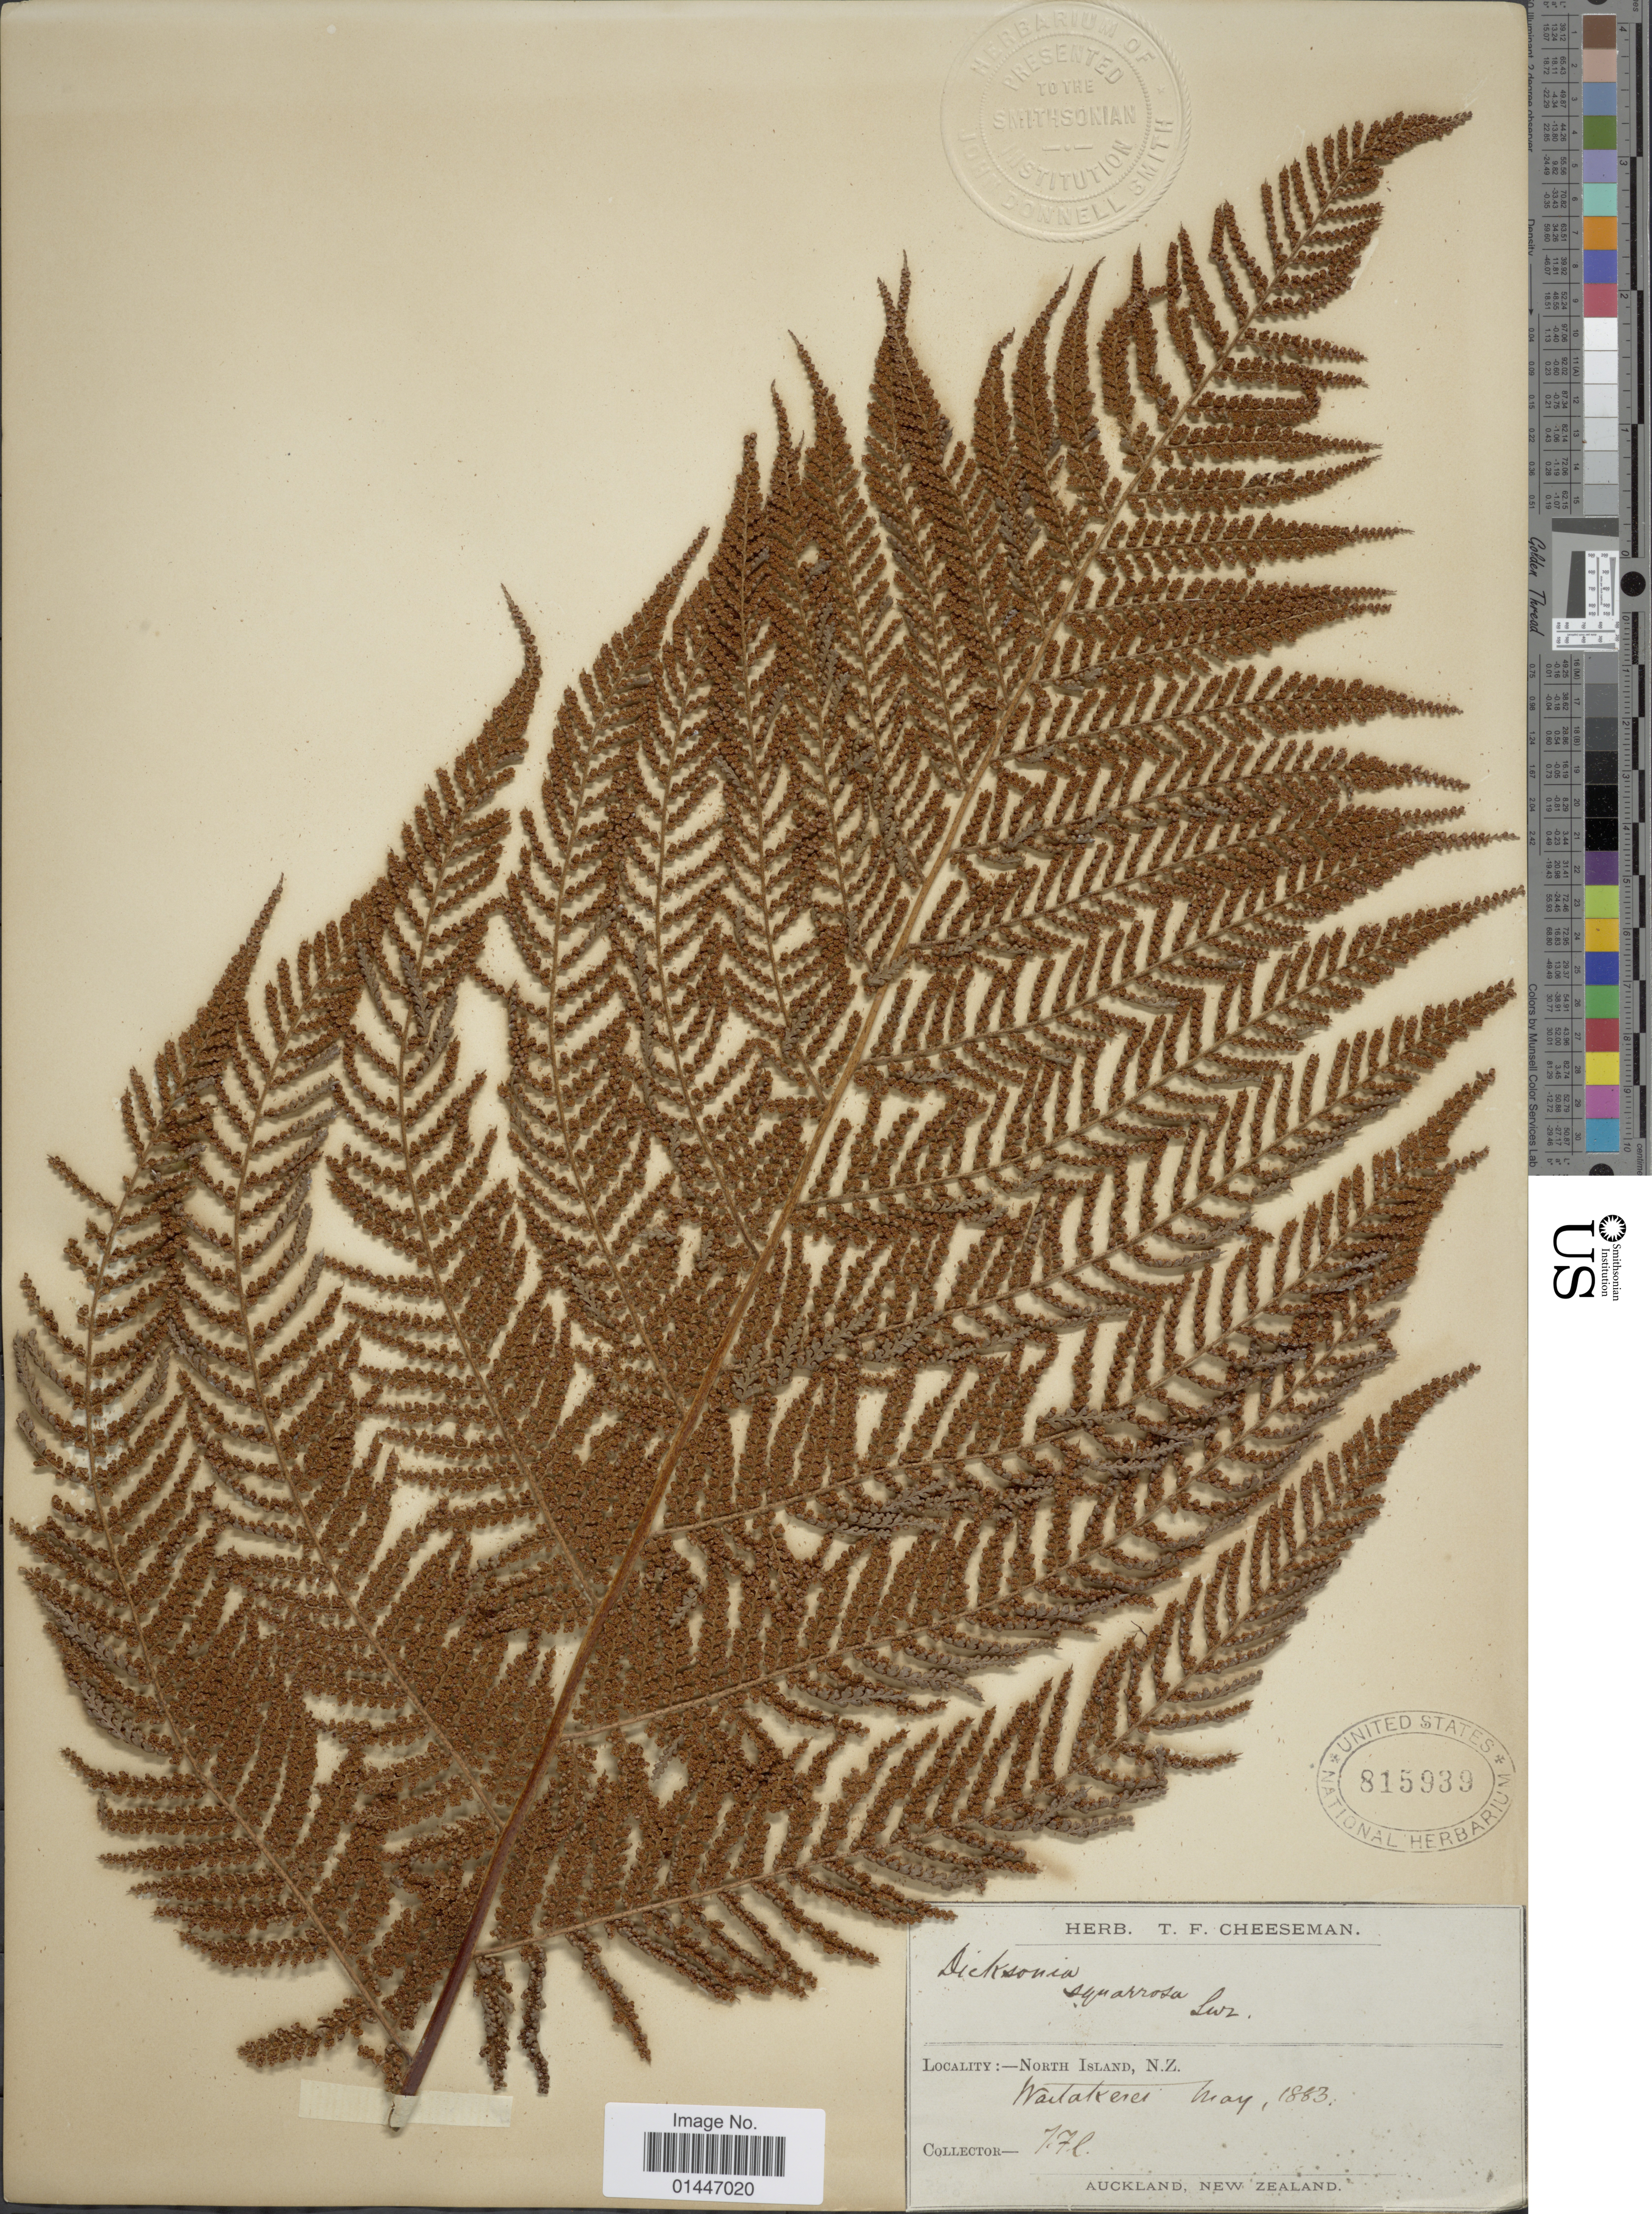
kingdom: Plantae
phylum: Tracheophyta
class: Polypodiopsida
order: Cyatheales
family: Dicksoniaceae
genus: Dicksonia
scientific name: Dicksonia squarrosa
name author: Sw.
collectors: T. F. Cheeseman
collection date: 1883-05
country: New Zealand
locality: North Island, Waitakerei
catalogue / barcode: US 815939